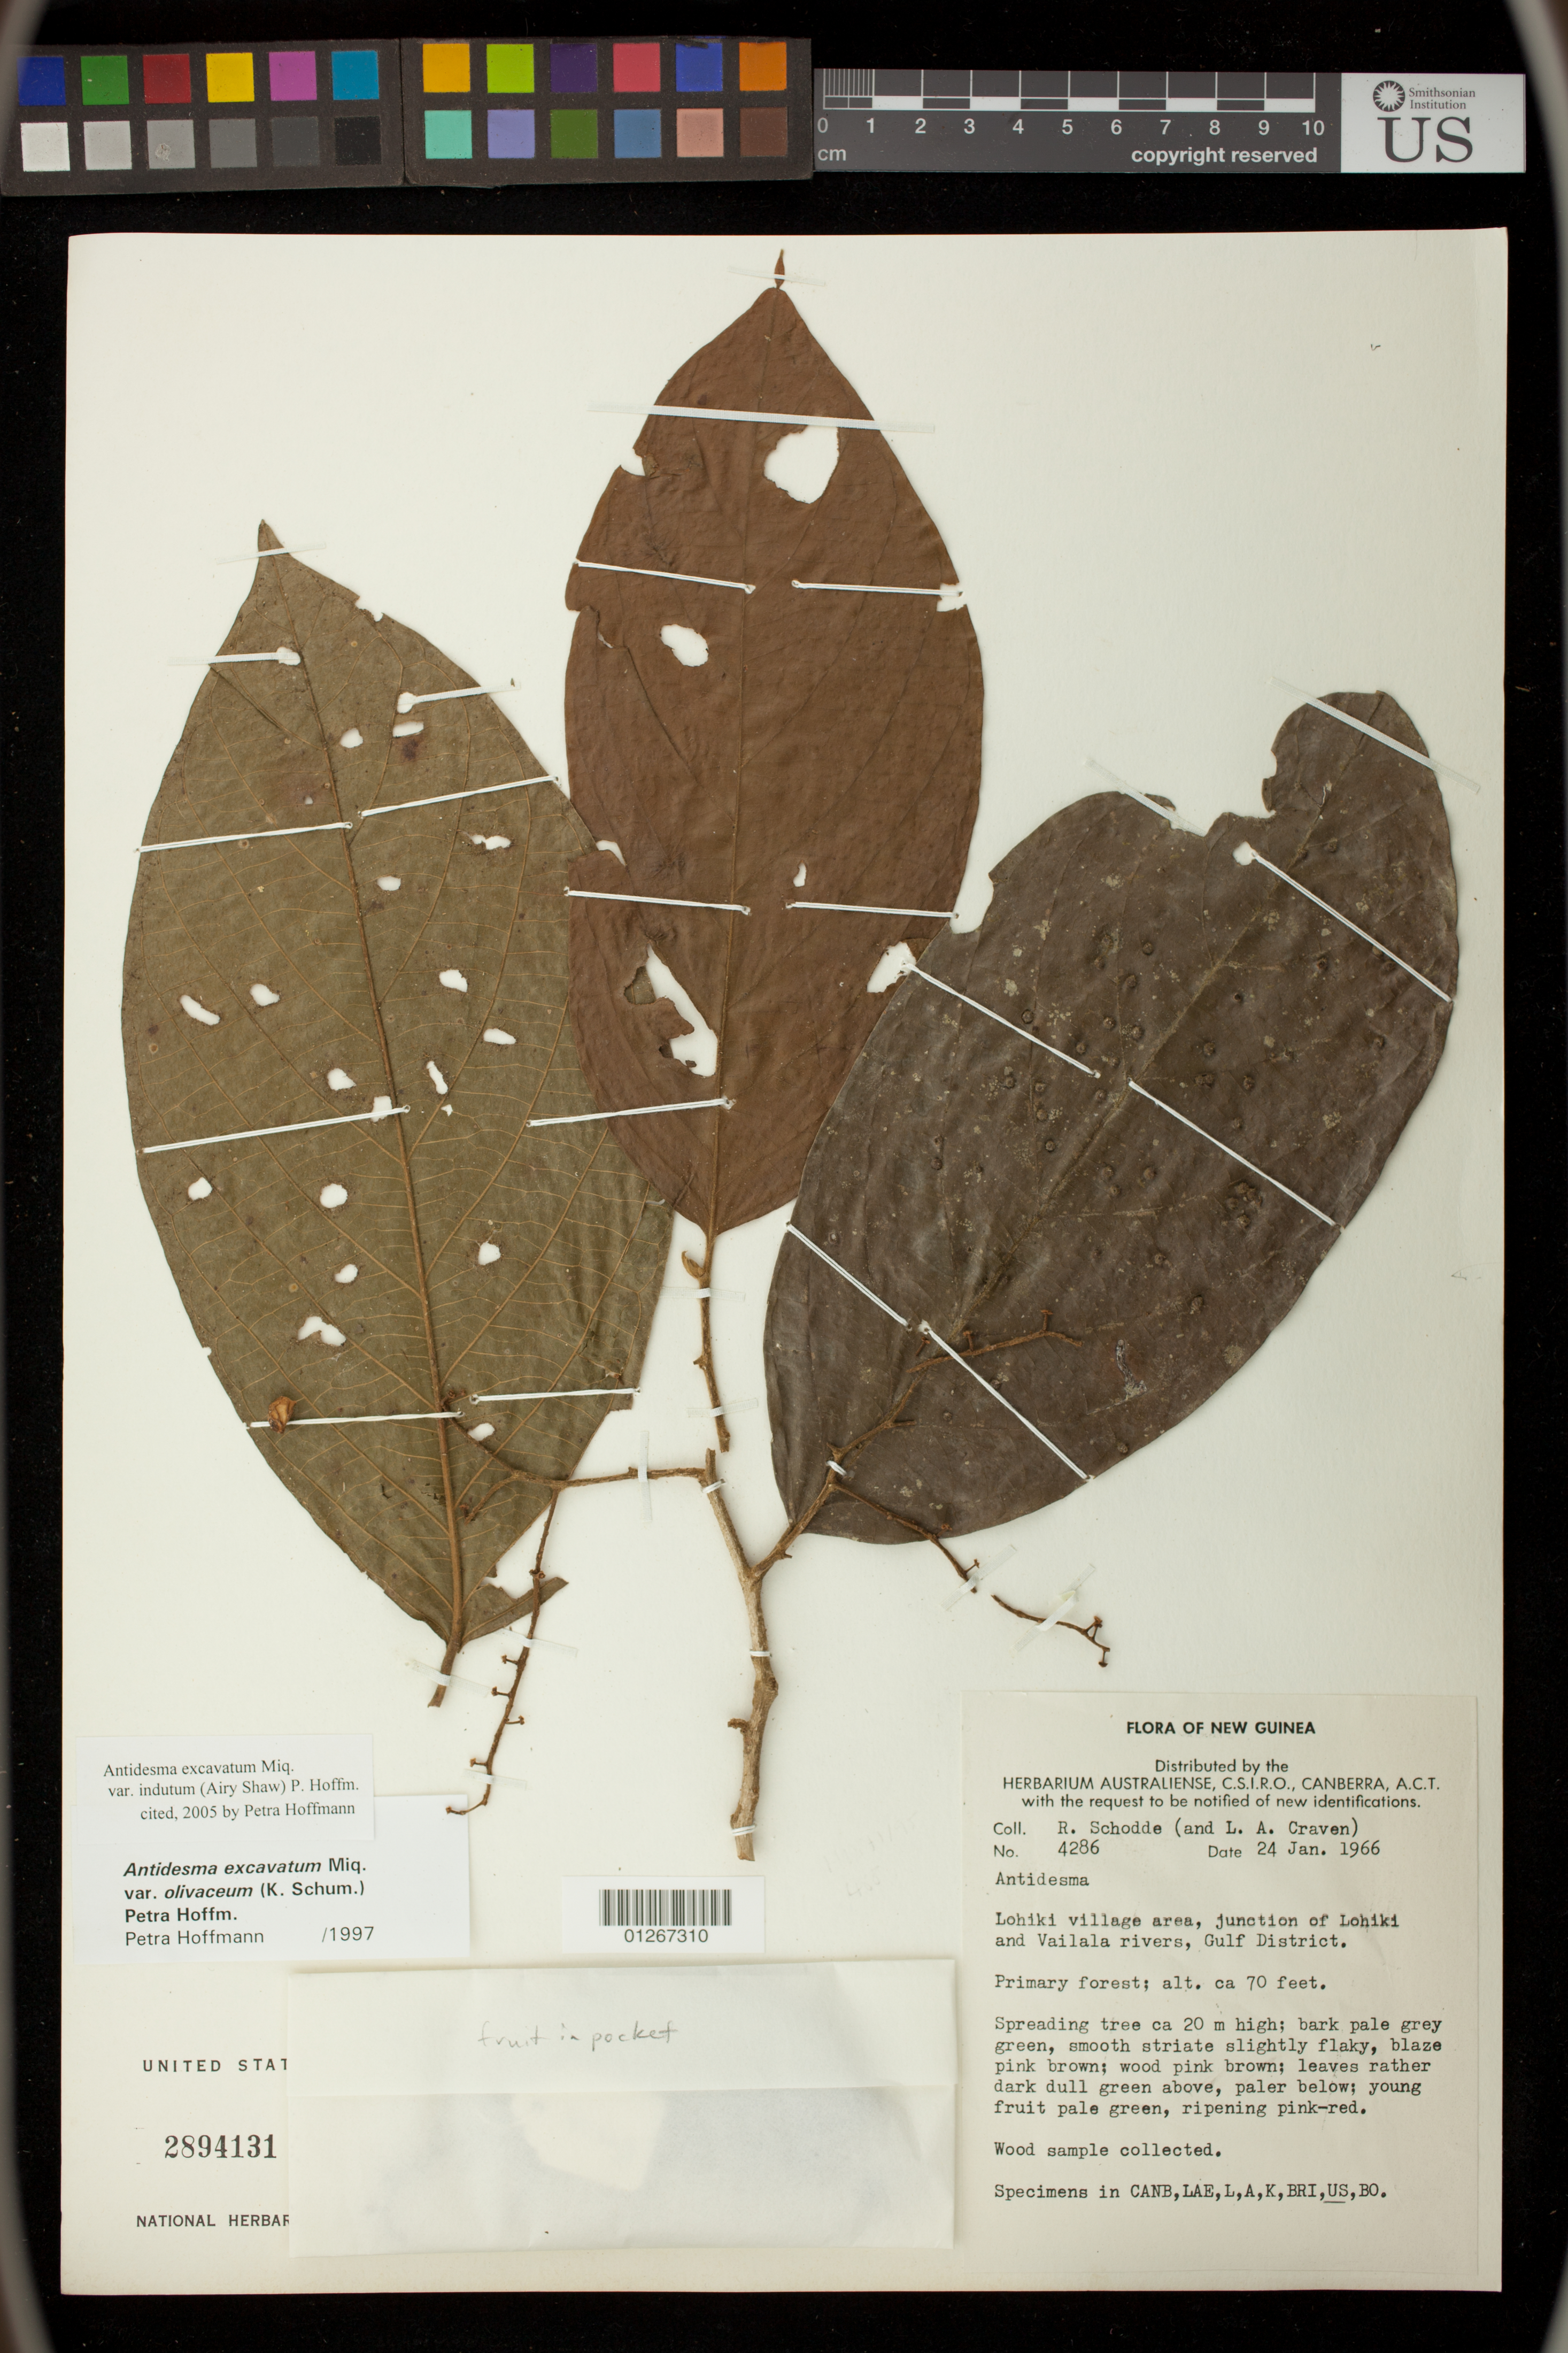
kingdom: Plantae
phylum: Tracheophyta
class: Magnoliopsida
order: Malpighiales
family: Phyllanthaceae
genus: Antidesma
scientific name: Antidesma excavatum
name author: Miq.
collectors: R. Schodde & L. A. Craven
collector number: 4286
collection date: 1966-01-24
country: Papua New Guinea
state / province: Gulf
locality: Lohiki village area, junction of Lohiki and Vailala rivers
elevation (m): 21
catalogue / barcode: US 2894131